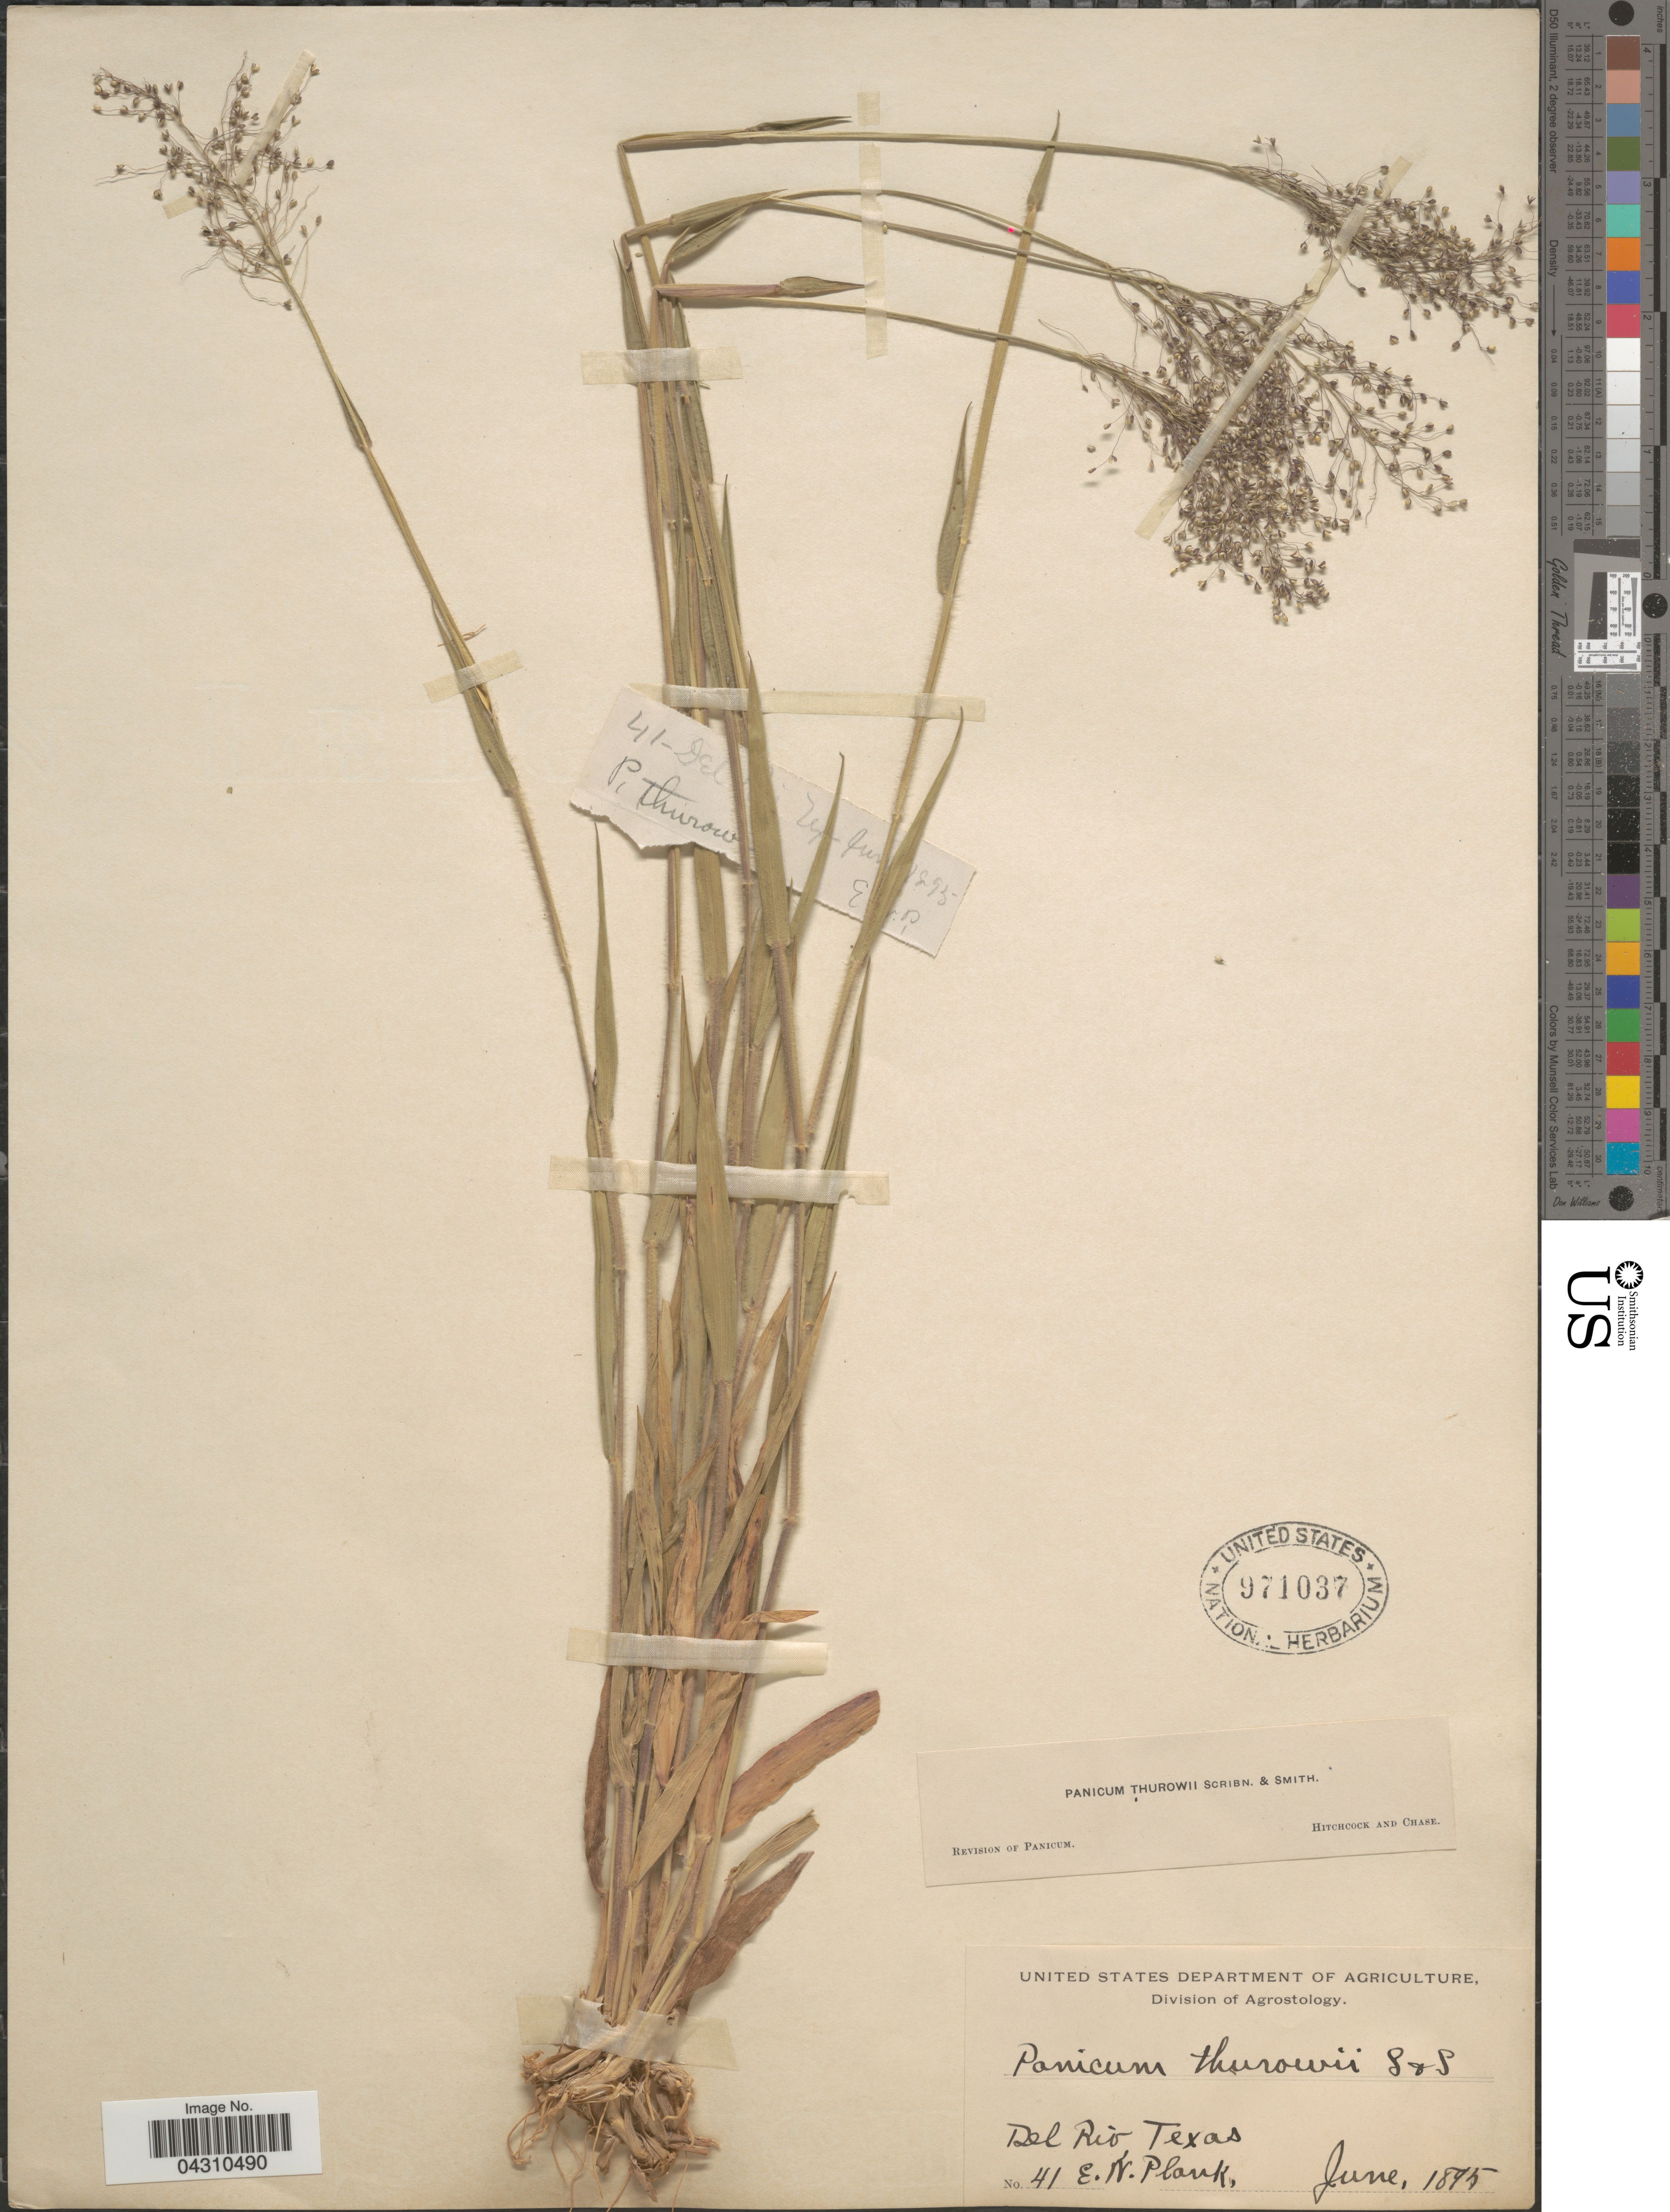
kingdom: Plantae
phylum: Tracheophyta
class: Liliopsida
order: Poales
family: Poaceae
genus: Dichanthelium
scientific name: Dichanthelium acuminatum var. acuminatum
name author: (Sw.) Gould & C.A. Clark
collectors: E. Plank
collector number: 41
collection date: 1895-06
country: United States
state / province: Texas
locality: Del Rio.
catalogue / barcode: US 971037